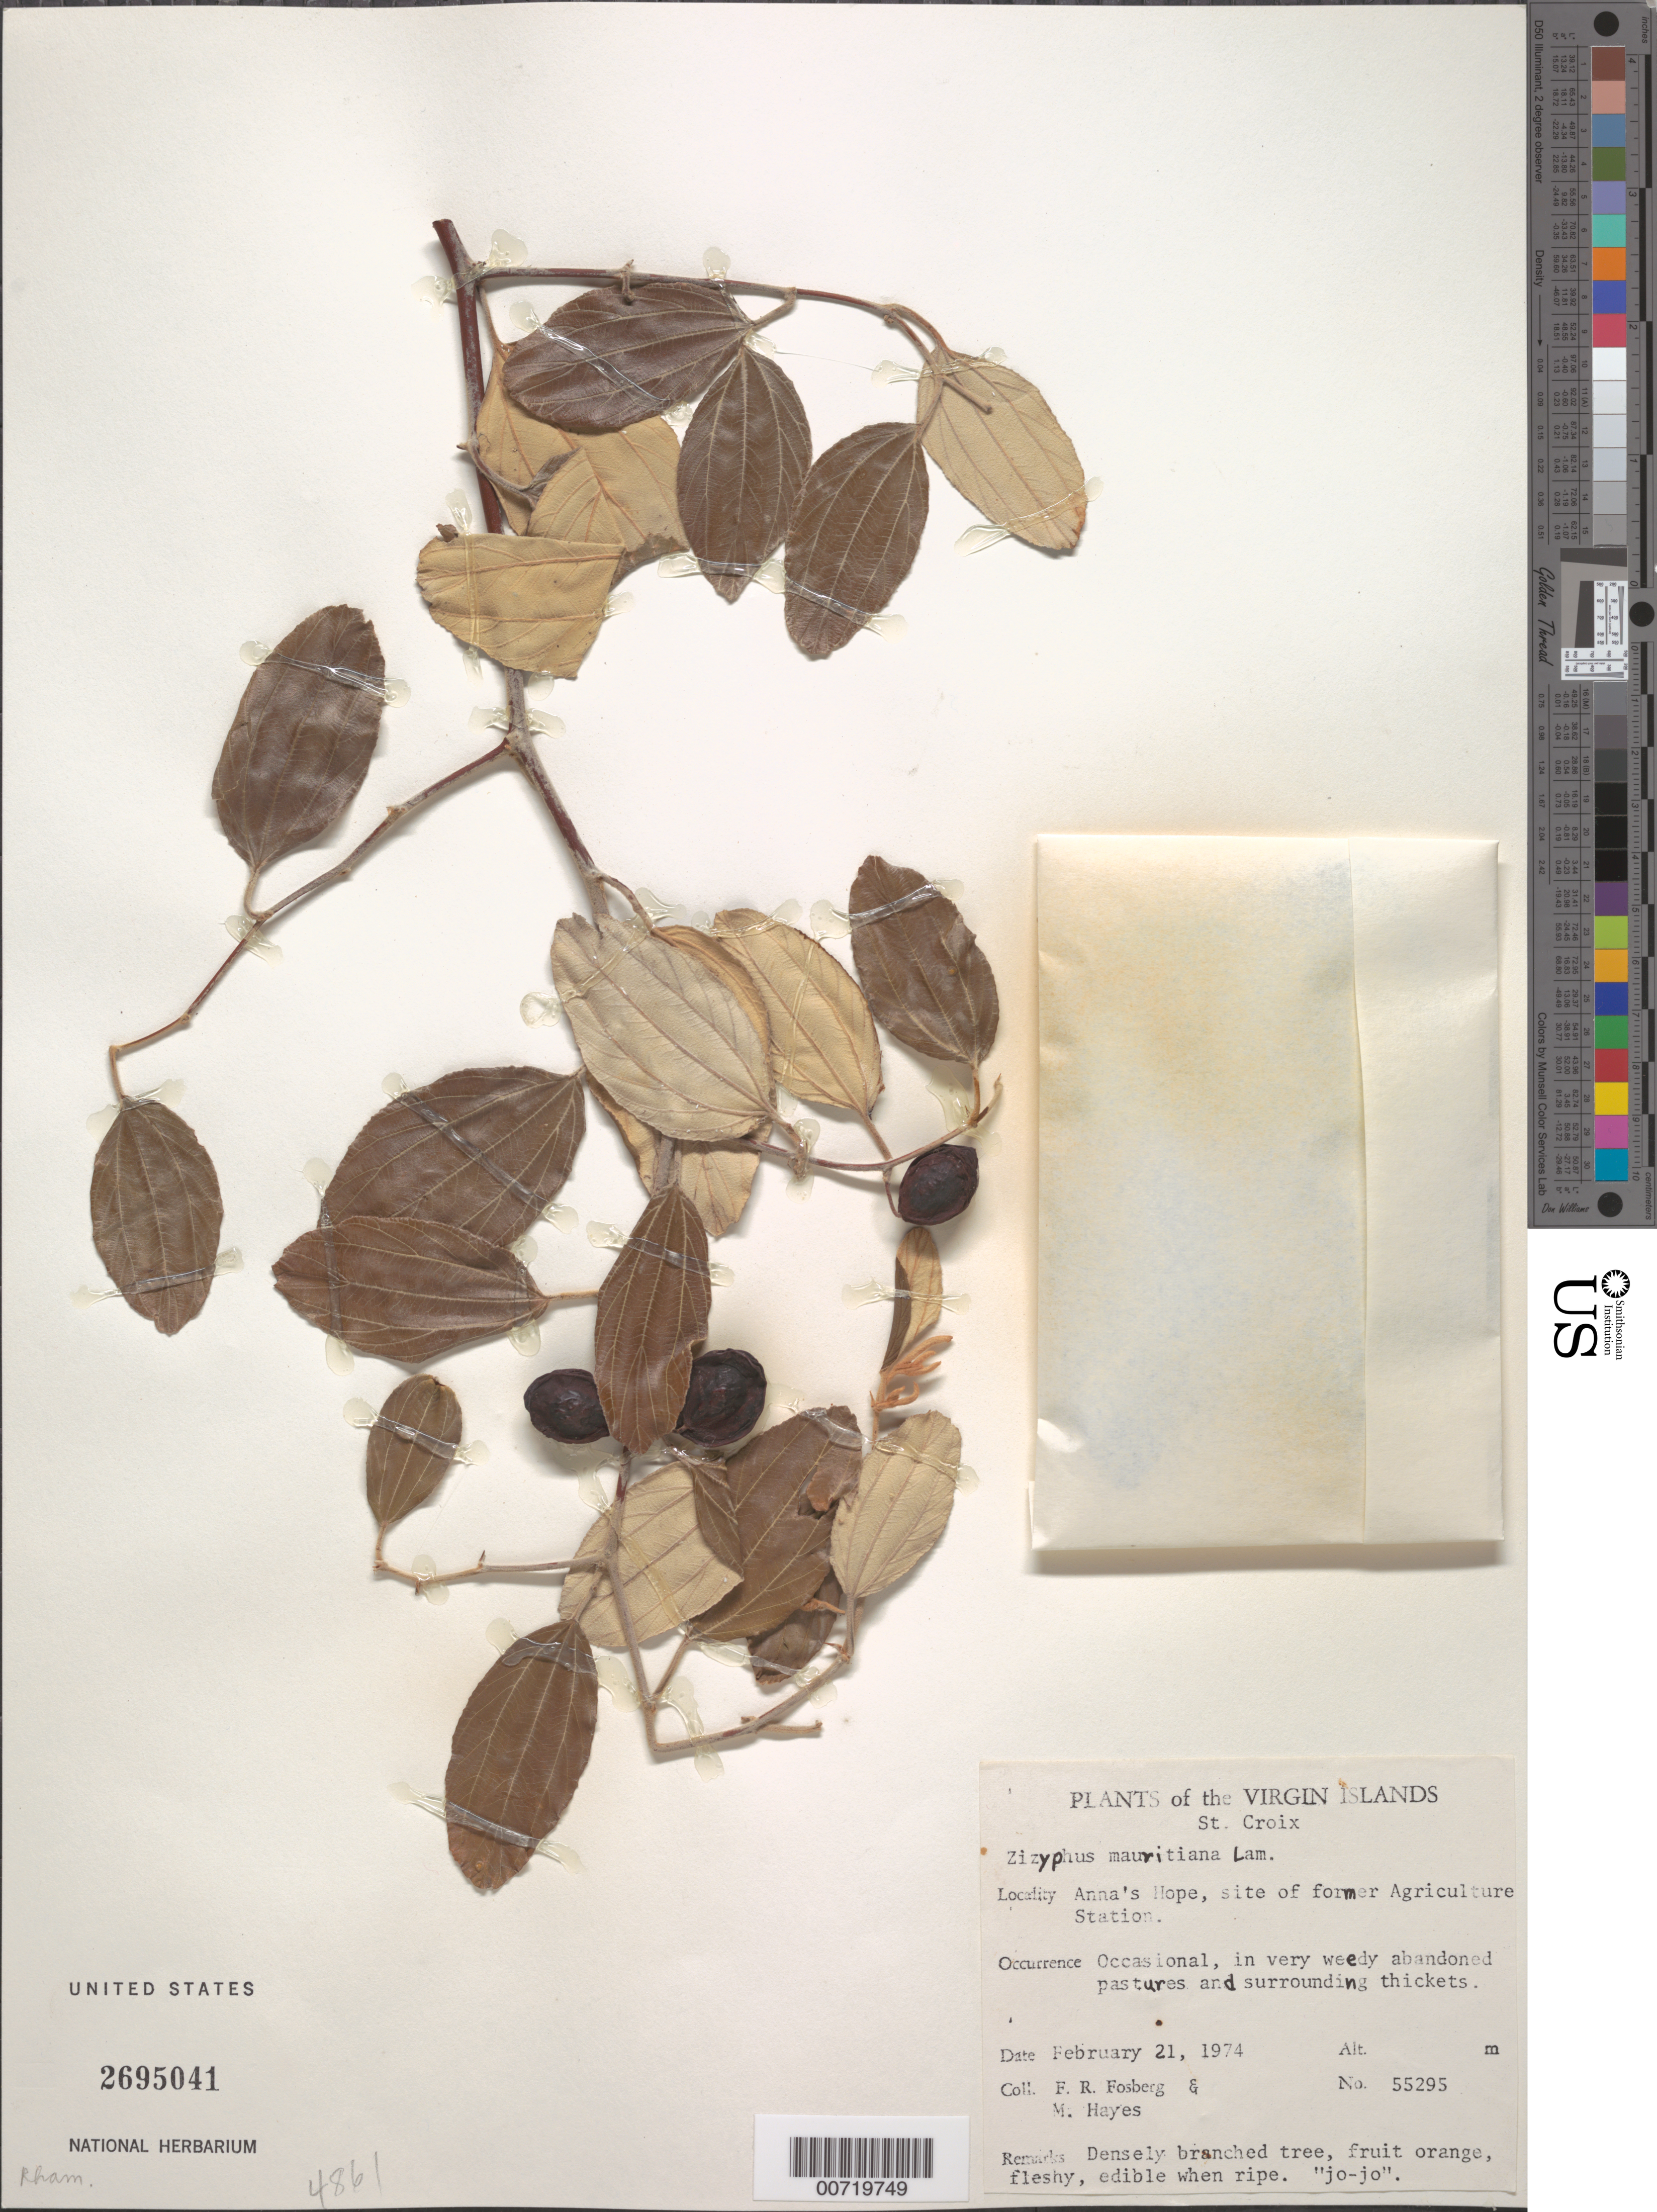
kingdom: Plantae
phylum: Tracheophyta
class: Magnoliopsida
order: Rosales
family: Rhamnaceae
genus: Ziziphus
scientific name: Ziziphus mauritiana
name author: Lam.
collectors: F. R. Fosberg & M. Hayes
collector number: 55295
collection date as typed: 21 Feb 1974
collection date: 1974-02-21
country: U.S. Virgin Islands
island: St. Croix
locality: Anna's Hope, site of former Agriculture Station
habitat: In very weedy abandoned pastures and surrounding thickets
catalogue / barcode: US 2695041